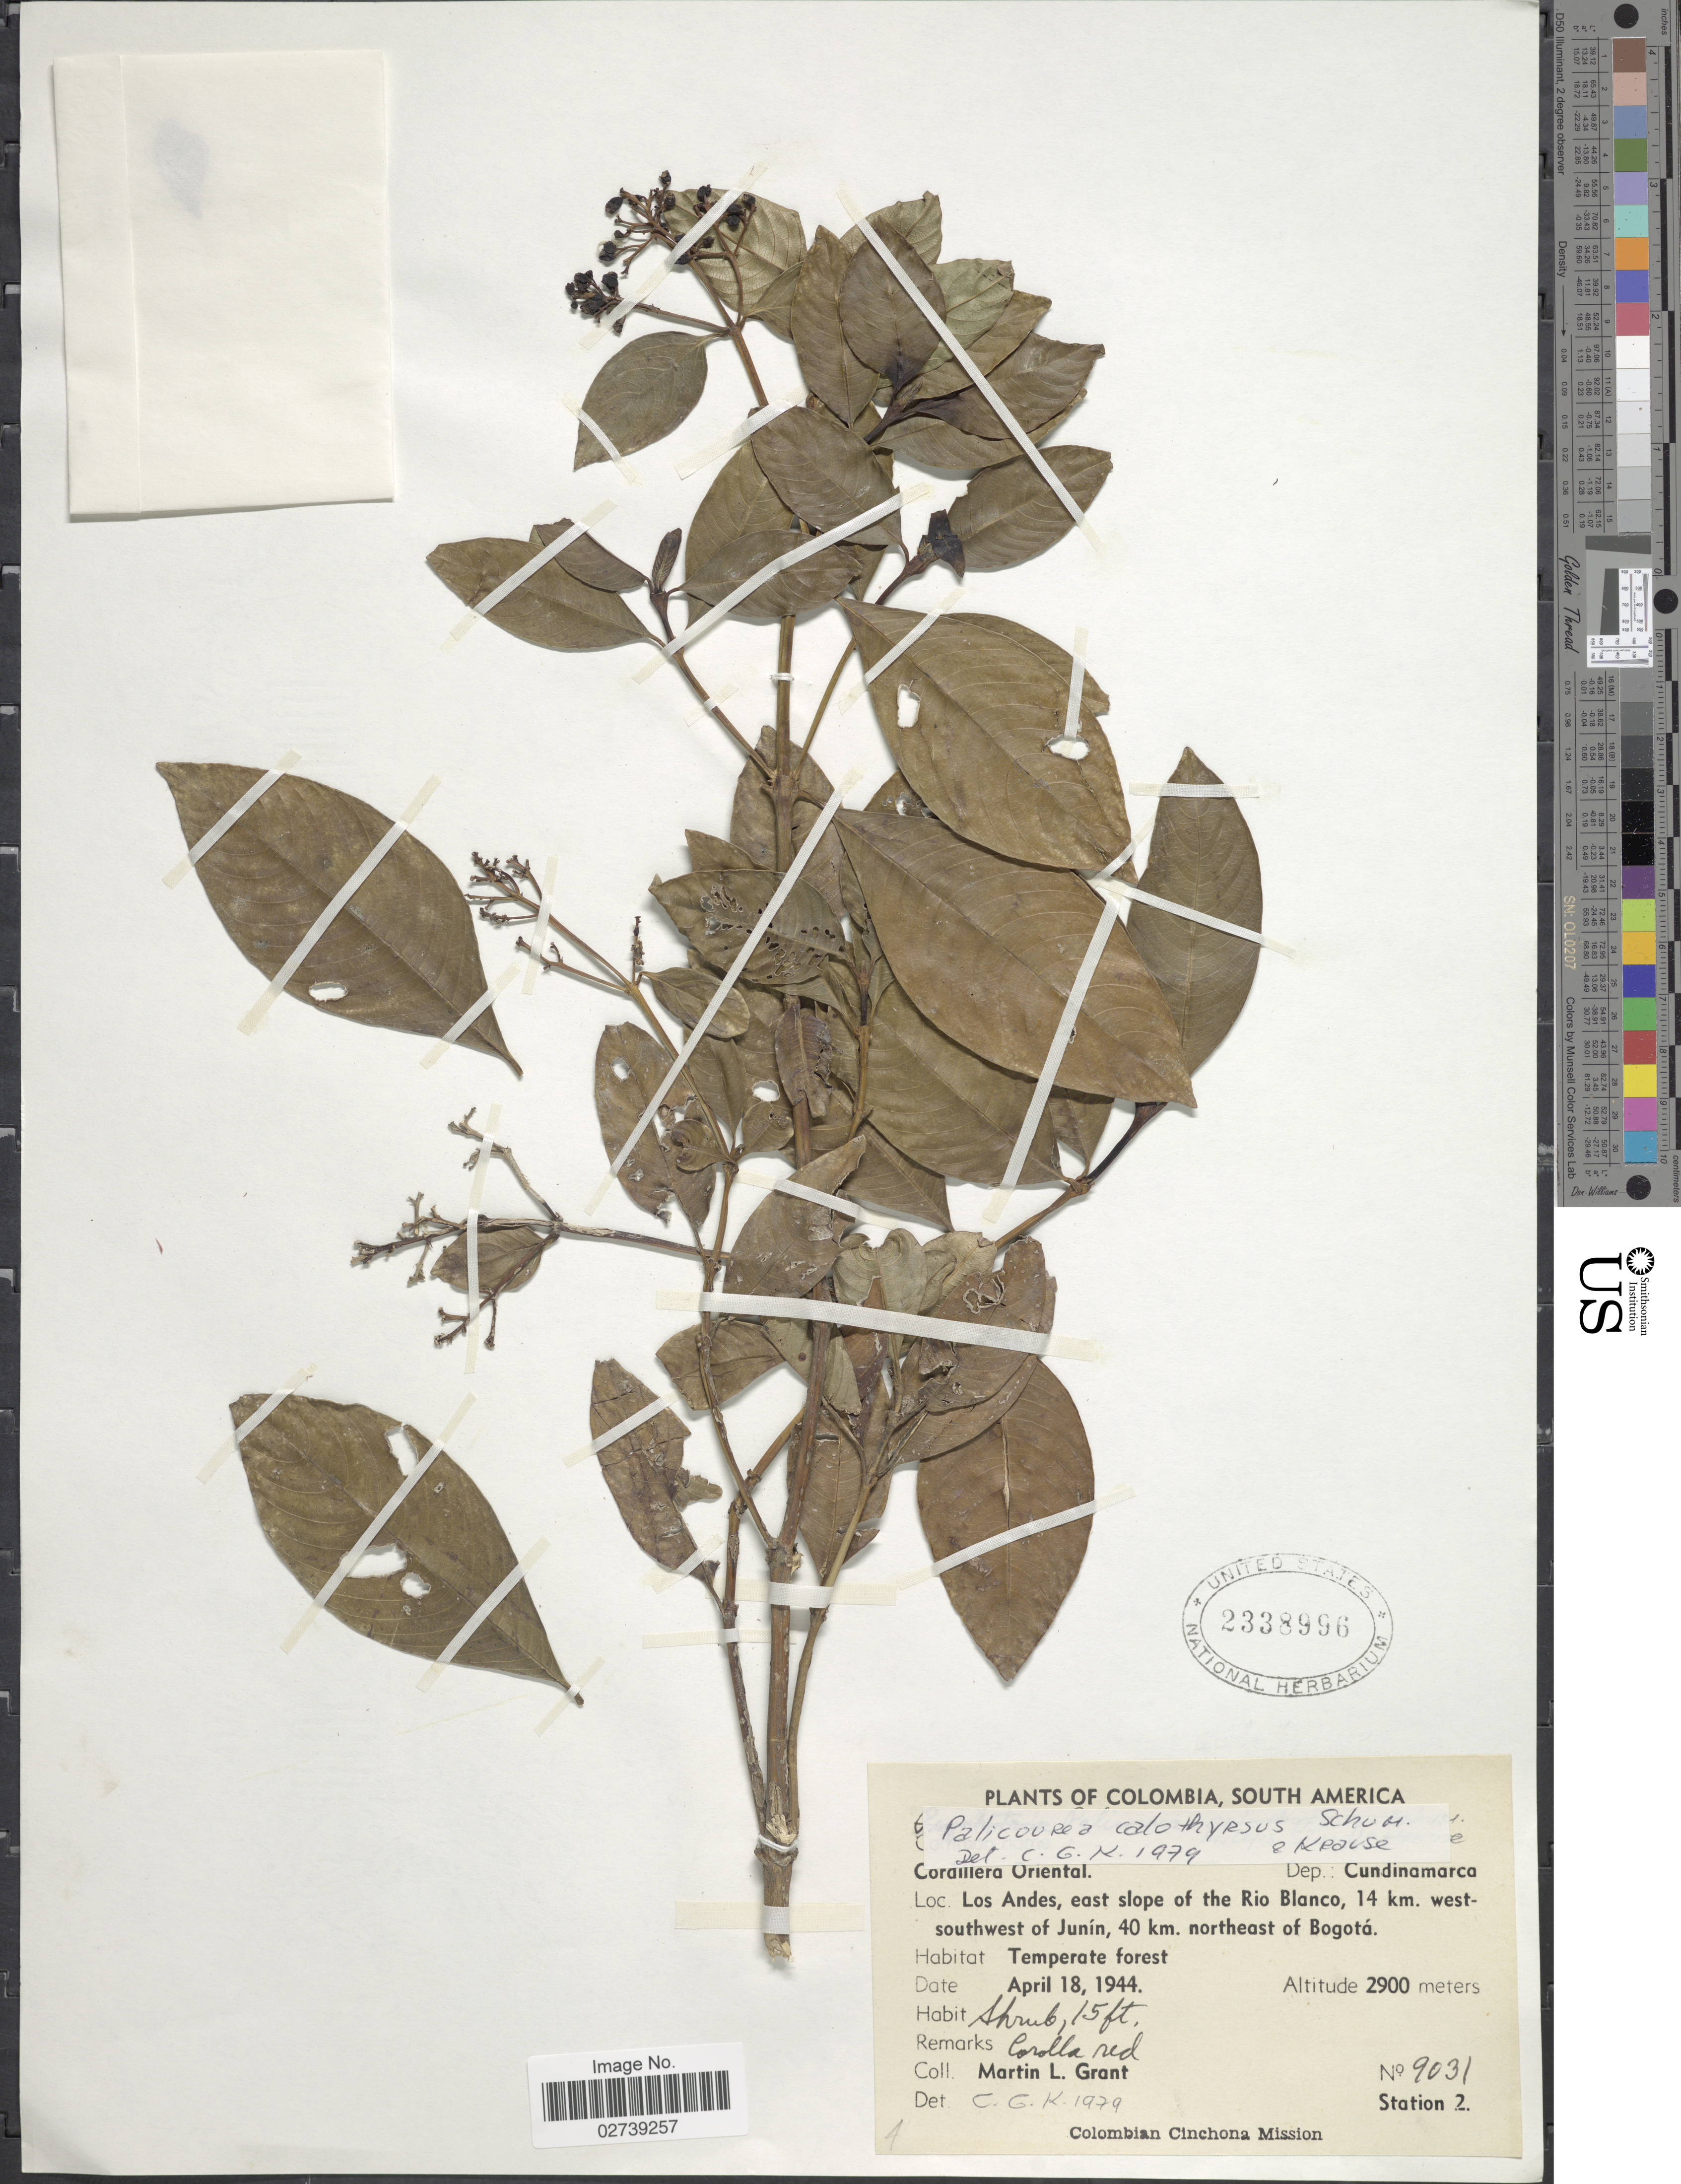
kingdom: Plantae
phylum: Tracheophyta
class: Magnoliopsida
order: Gentianales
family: Rubiaceae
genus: Palicourea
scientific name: Palicourea calothyrsus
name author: K. Schum. & K. Krause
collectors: M. L. Grant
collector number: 9031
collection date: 1944-04-18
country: Colombia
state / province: Cundinamarca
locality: Cordillera Oriental. Dep.: Cundinamarca. Los Andes, east slope of the Rio Blanco, 14 km. west-southwest of Junín, 40 km. northeast of Bogotá. Station 2.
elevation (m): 2900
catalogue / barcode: US 2338996